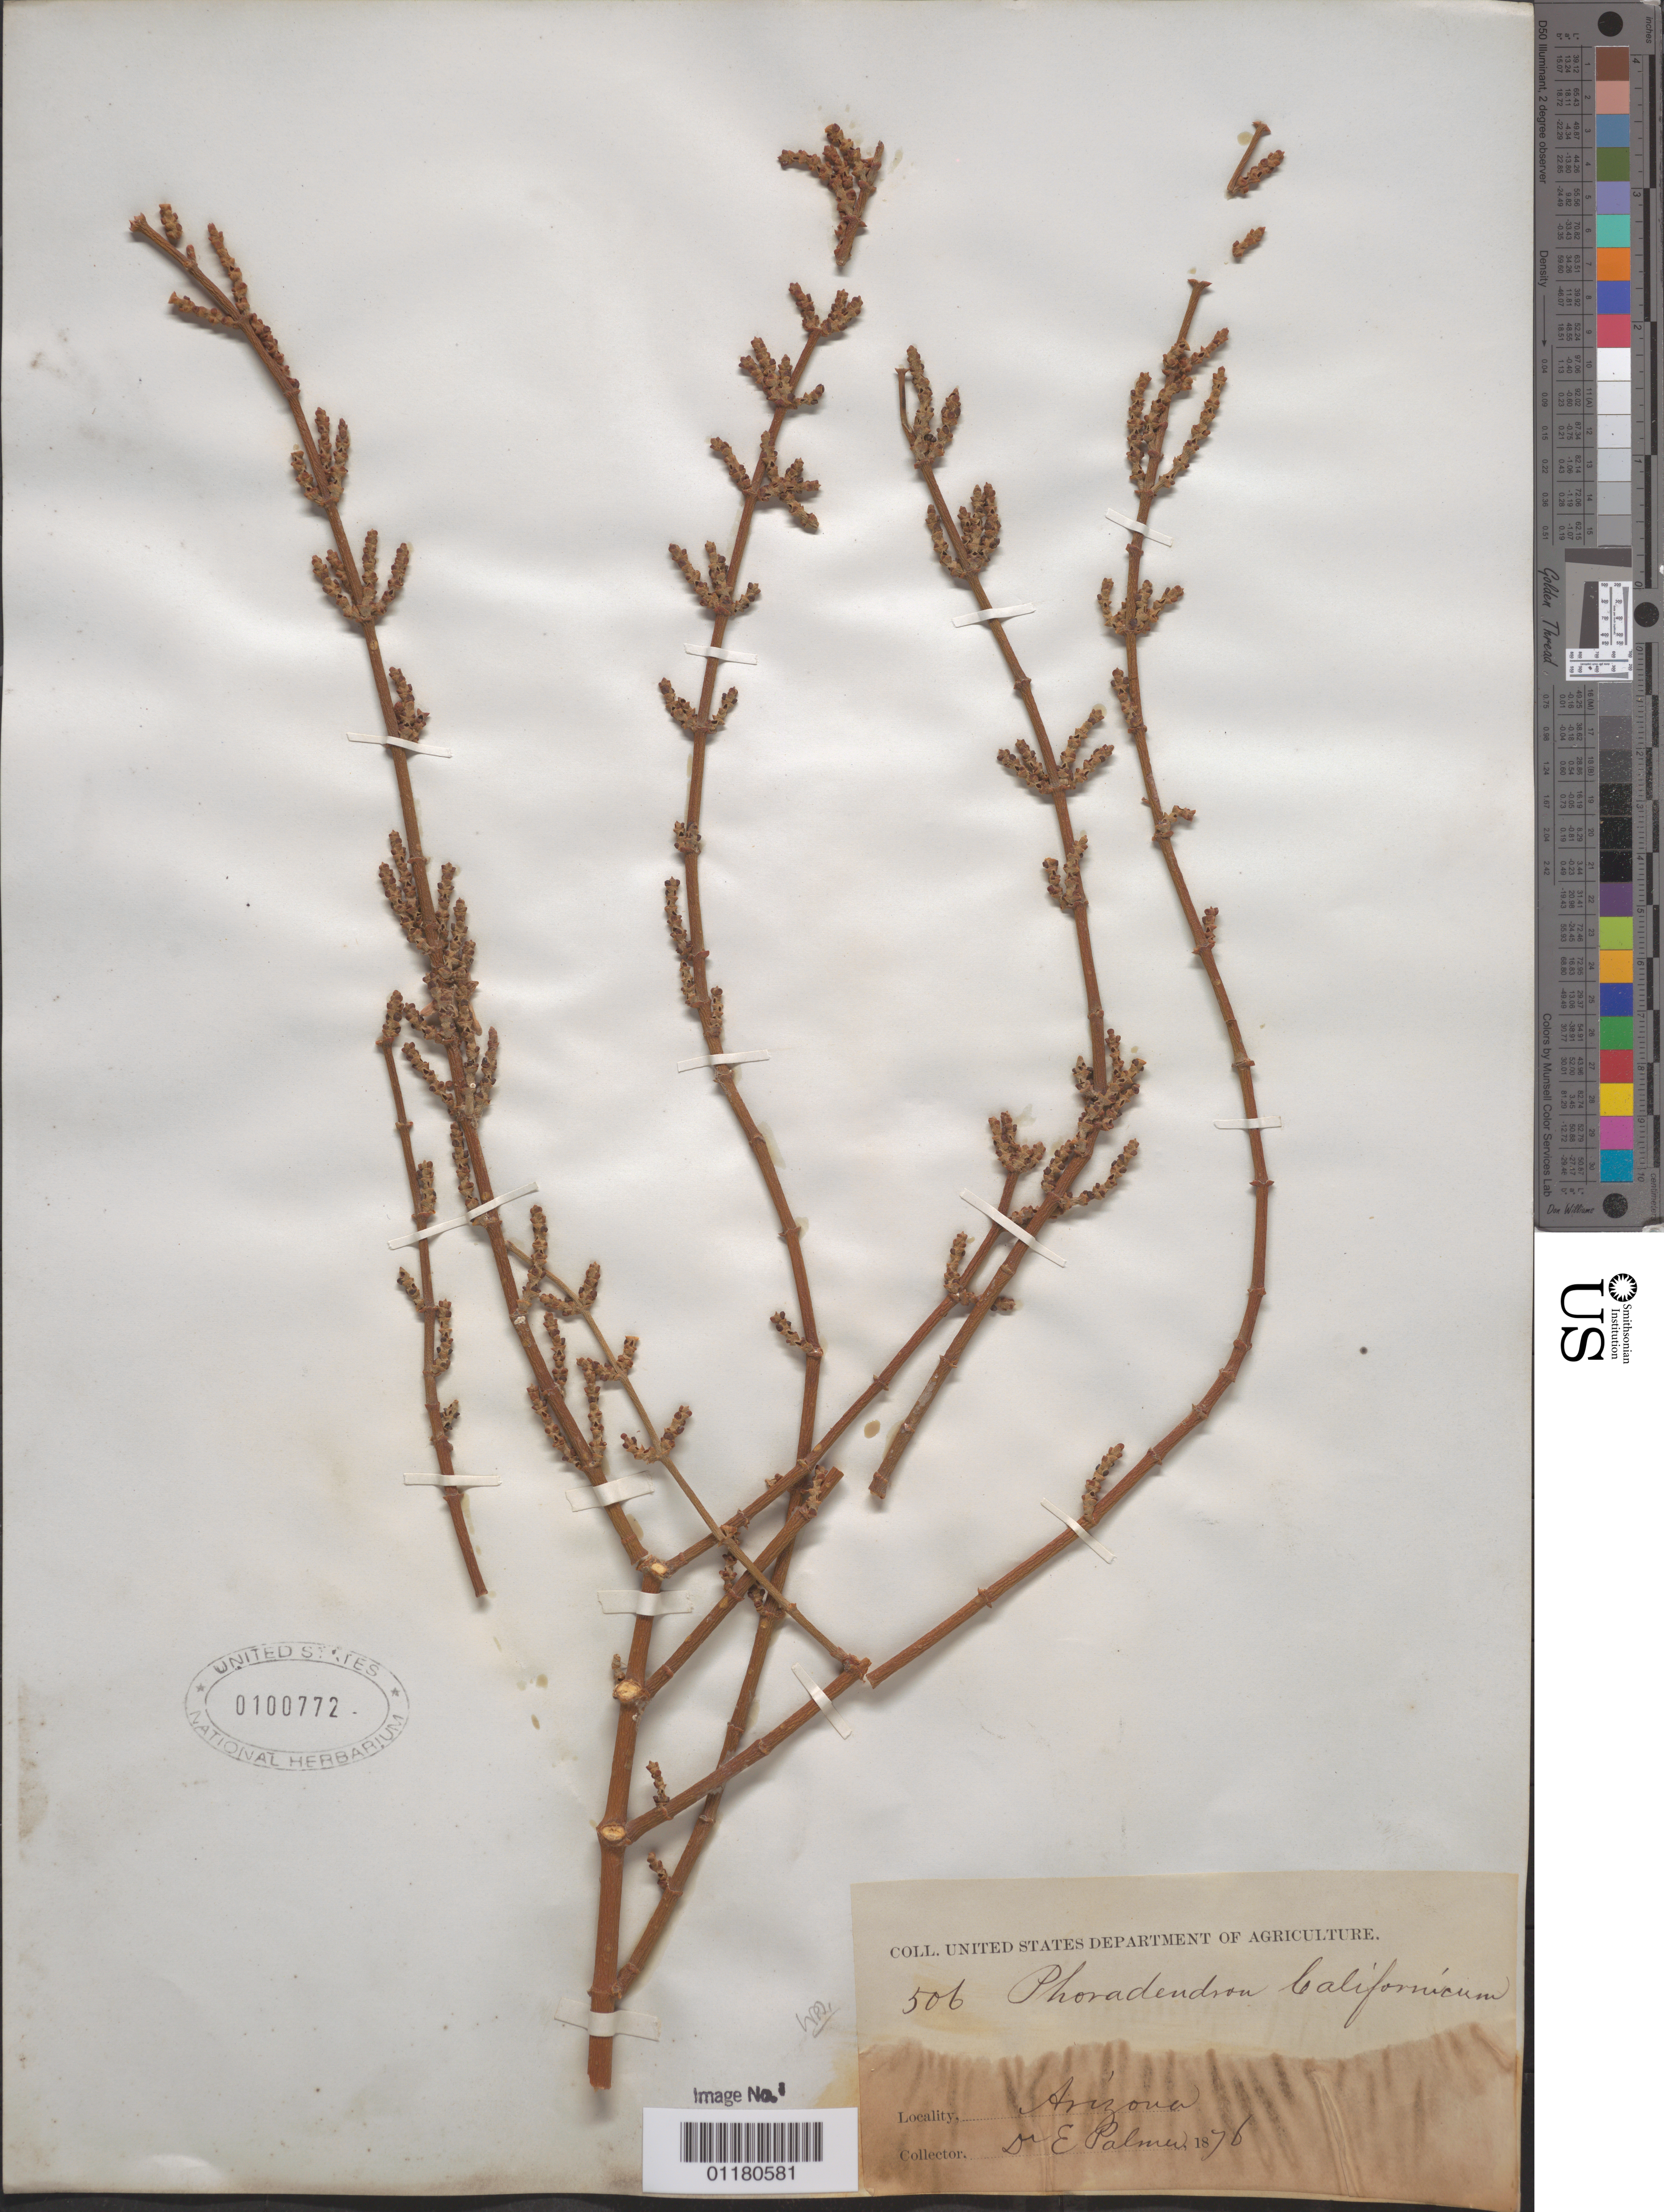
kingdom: Plantae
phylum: Tracheophyta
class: Magnoliopsida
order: Santalales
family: Viscaceae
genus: Phoradendron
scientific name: Phoradendron californicum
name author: Nutt.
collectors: E. Palmer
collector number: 506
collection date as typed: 1876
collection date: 1876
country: United States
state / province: Arizona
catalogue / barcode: US 100772